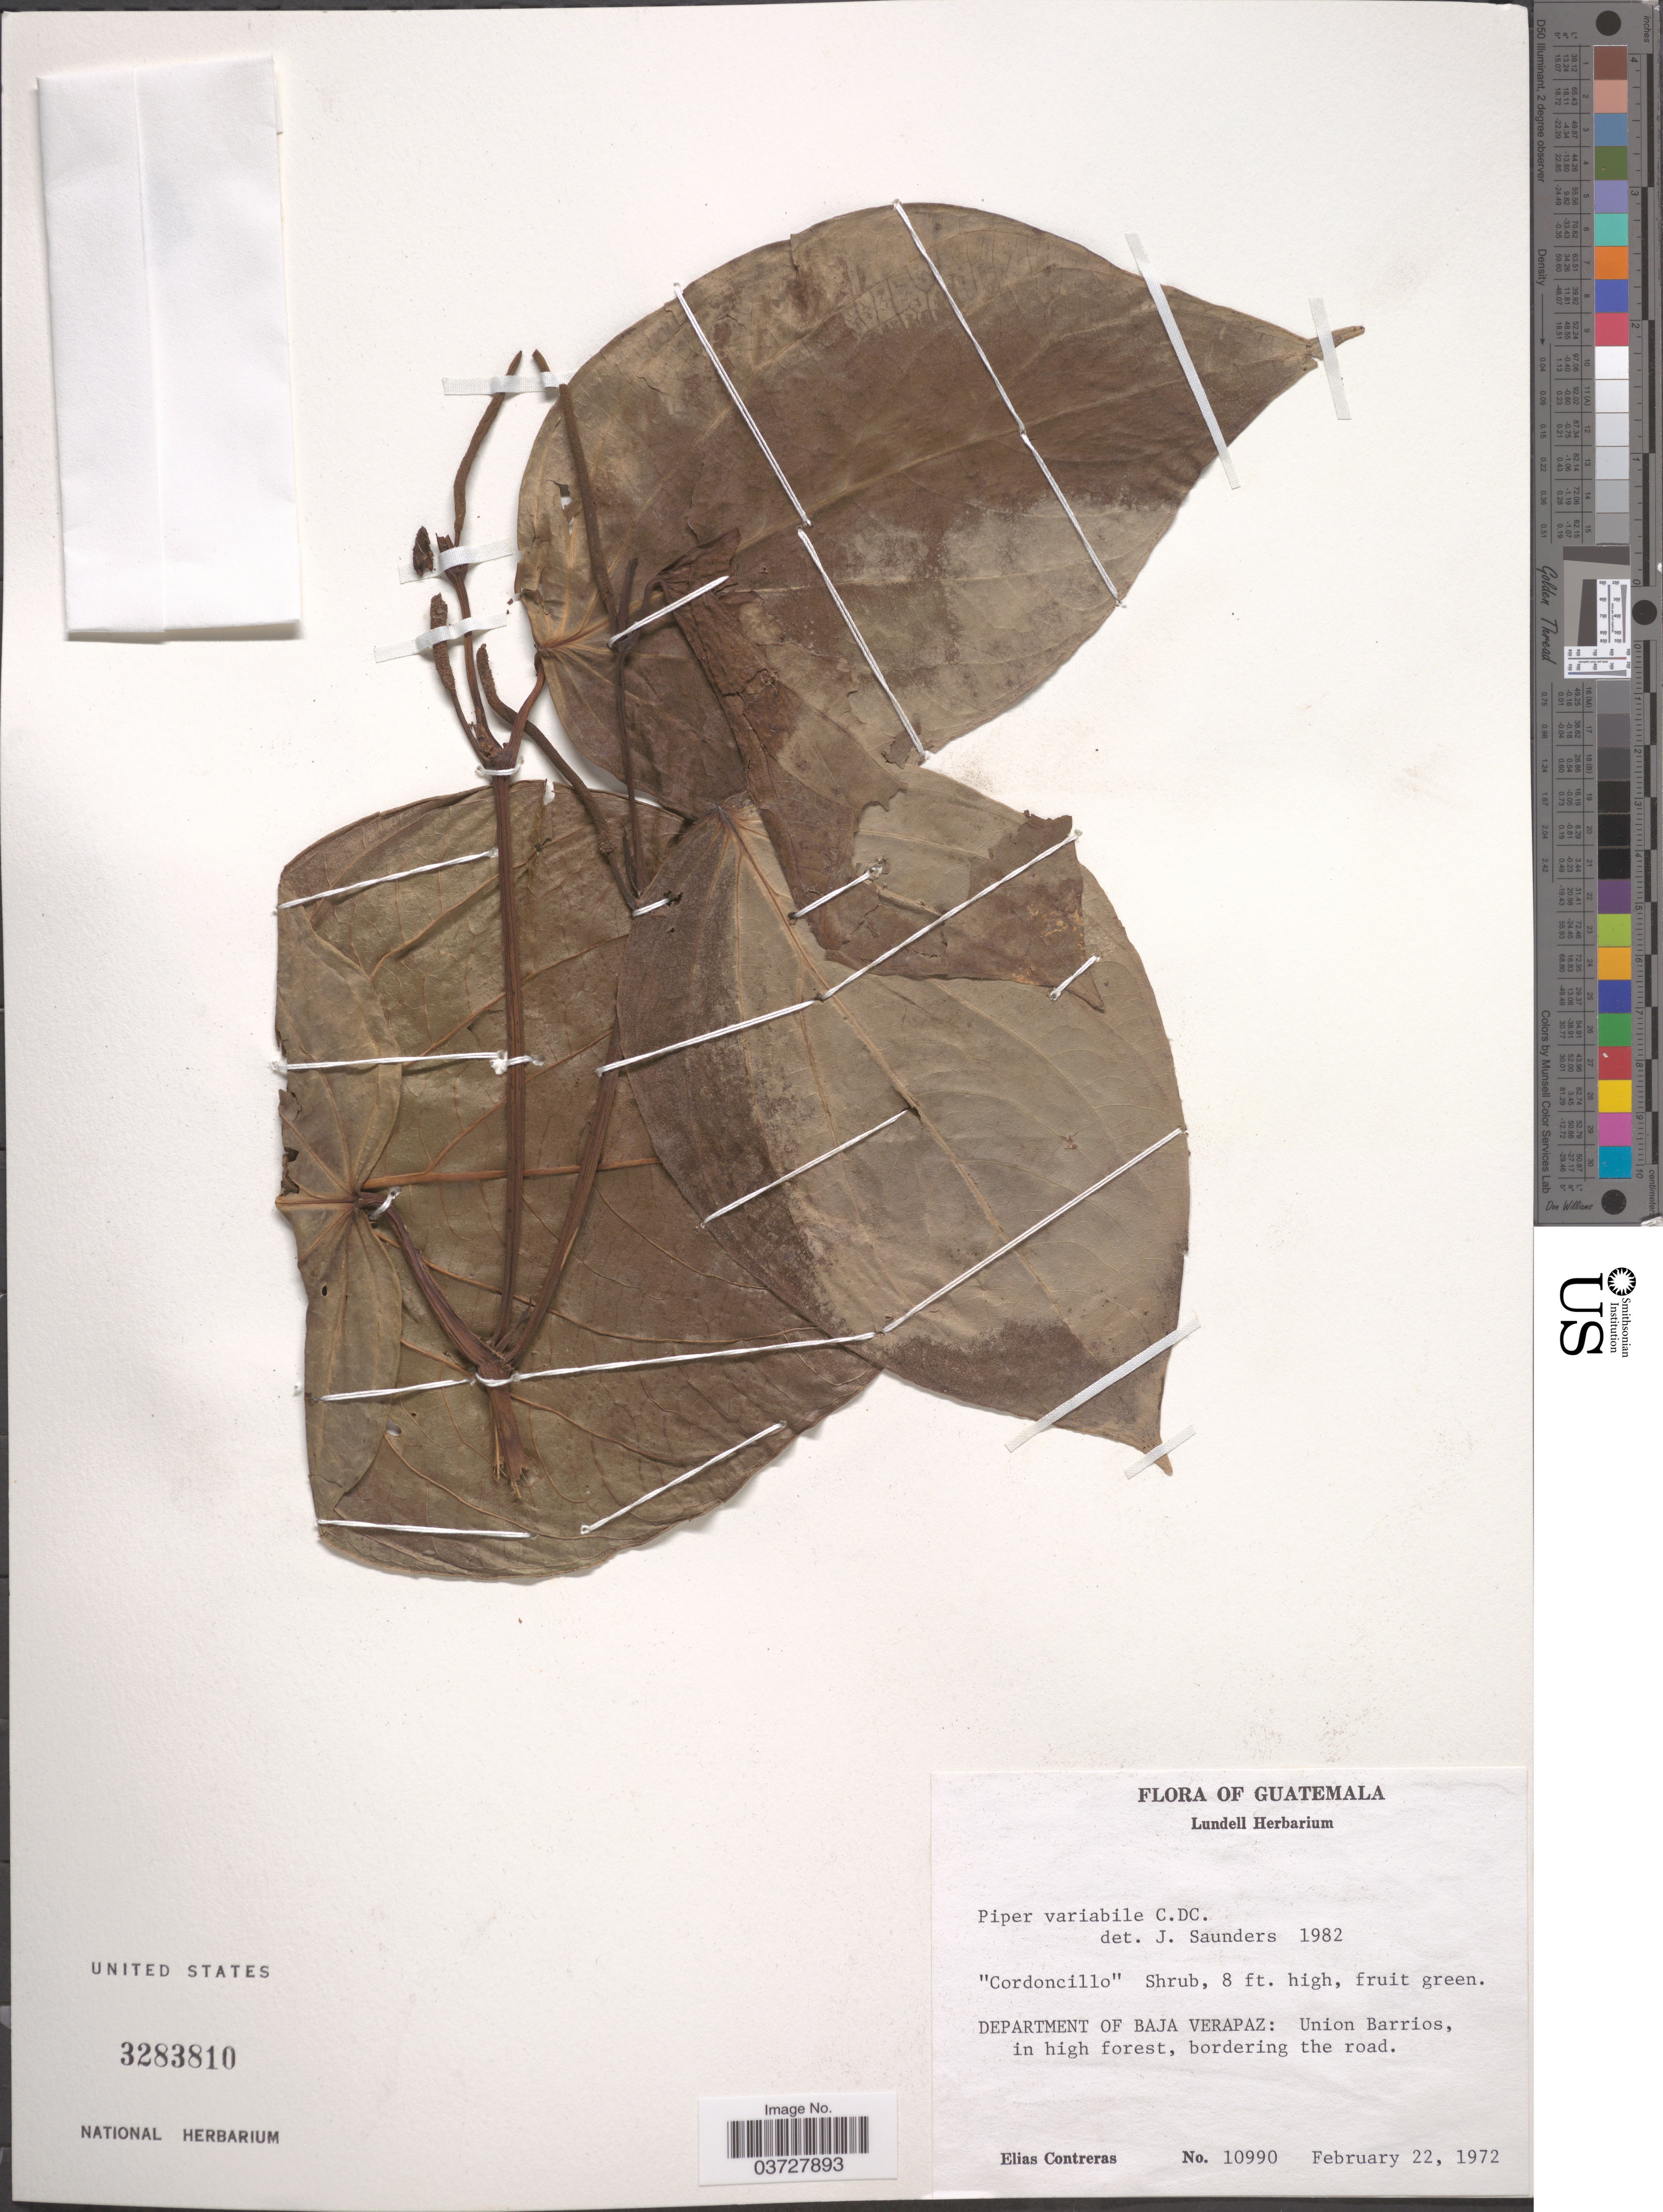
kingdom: Plantae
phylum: Tracheophyta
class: Magnoliopsida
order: Piperales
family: Piperaceae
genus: Piper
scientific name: Piper variabile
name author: C. DC.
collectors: E. Contreras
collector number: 10990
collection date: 1972-02-22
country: Guatemala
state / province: Baja Verapaz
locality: Department of Baja Verapaz: Union Barrios, bordering the road.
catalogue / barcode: US 3283810